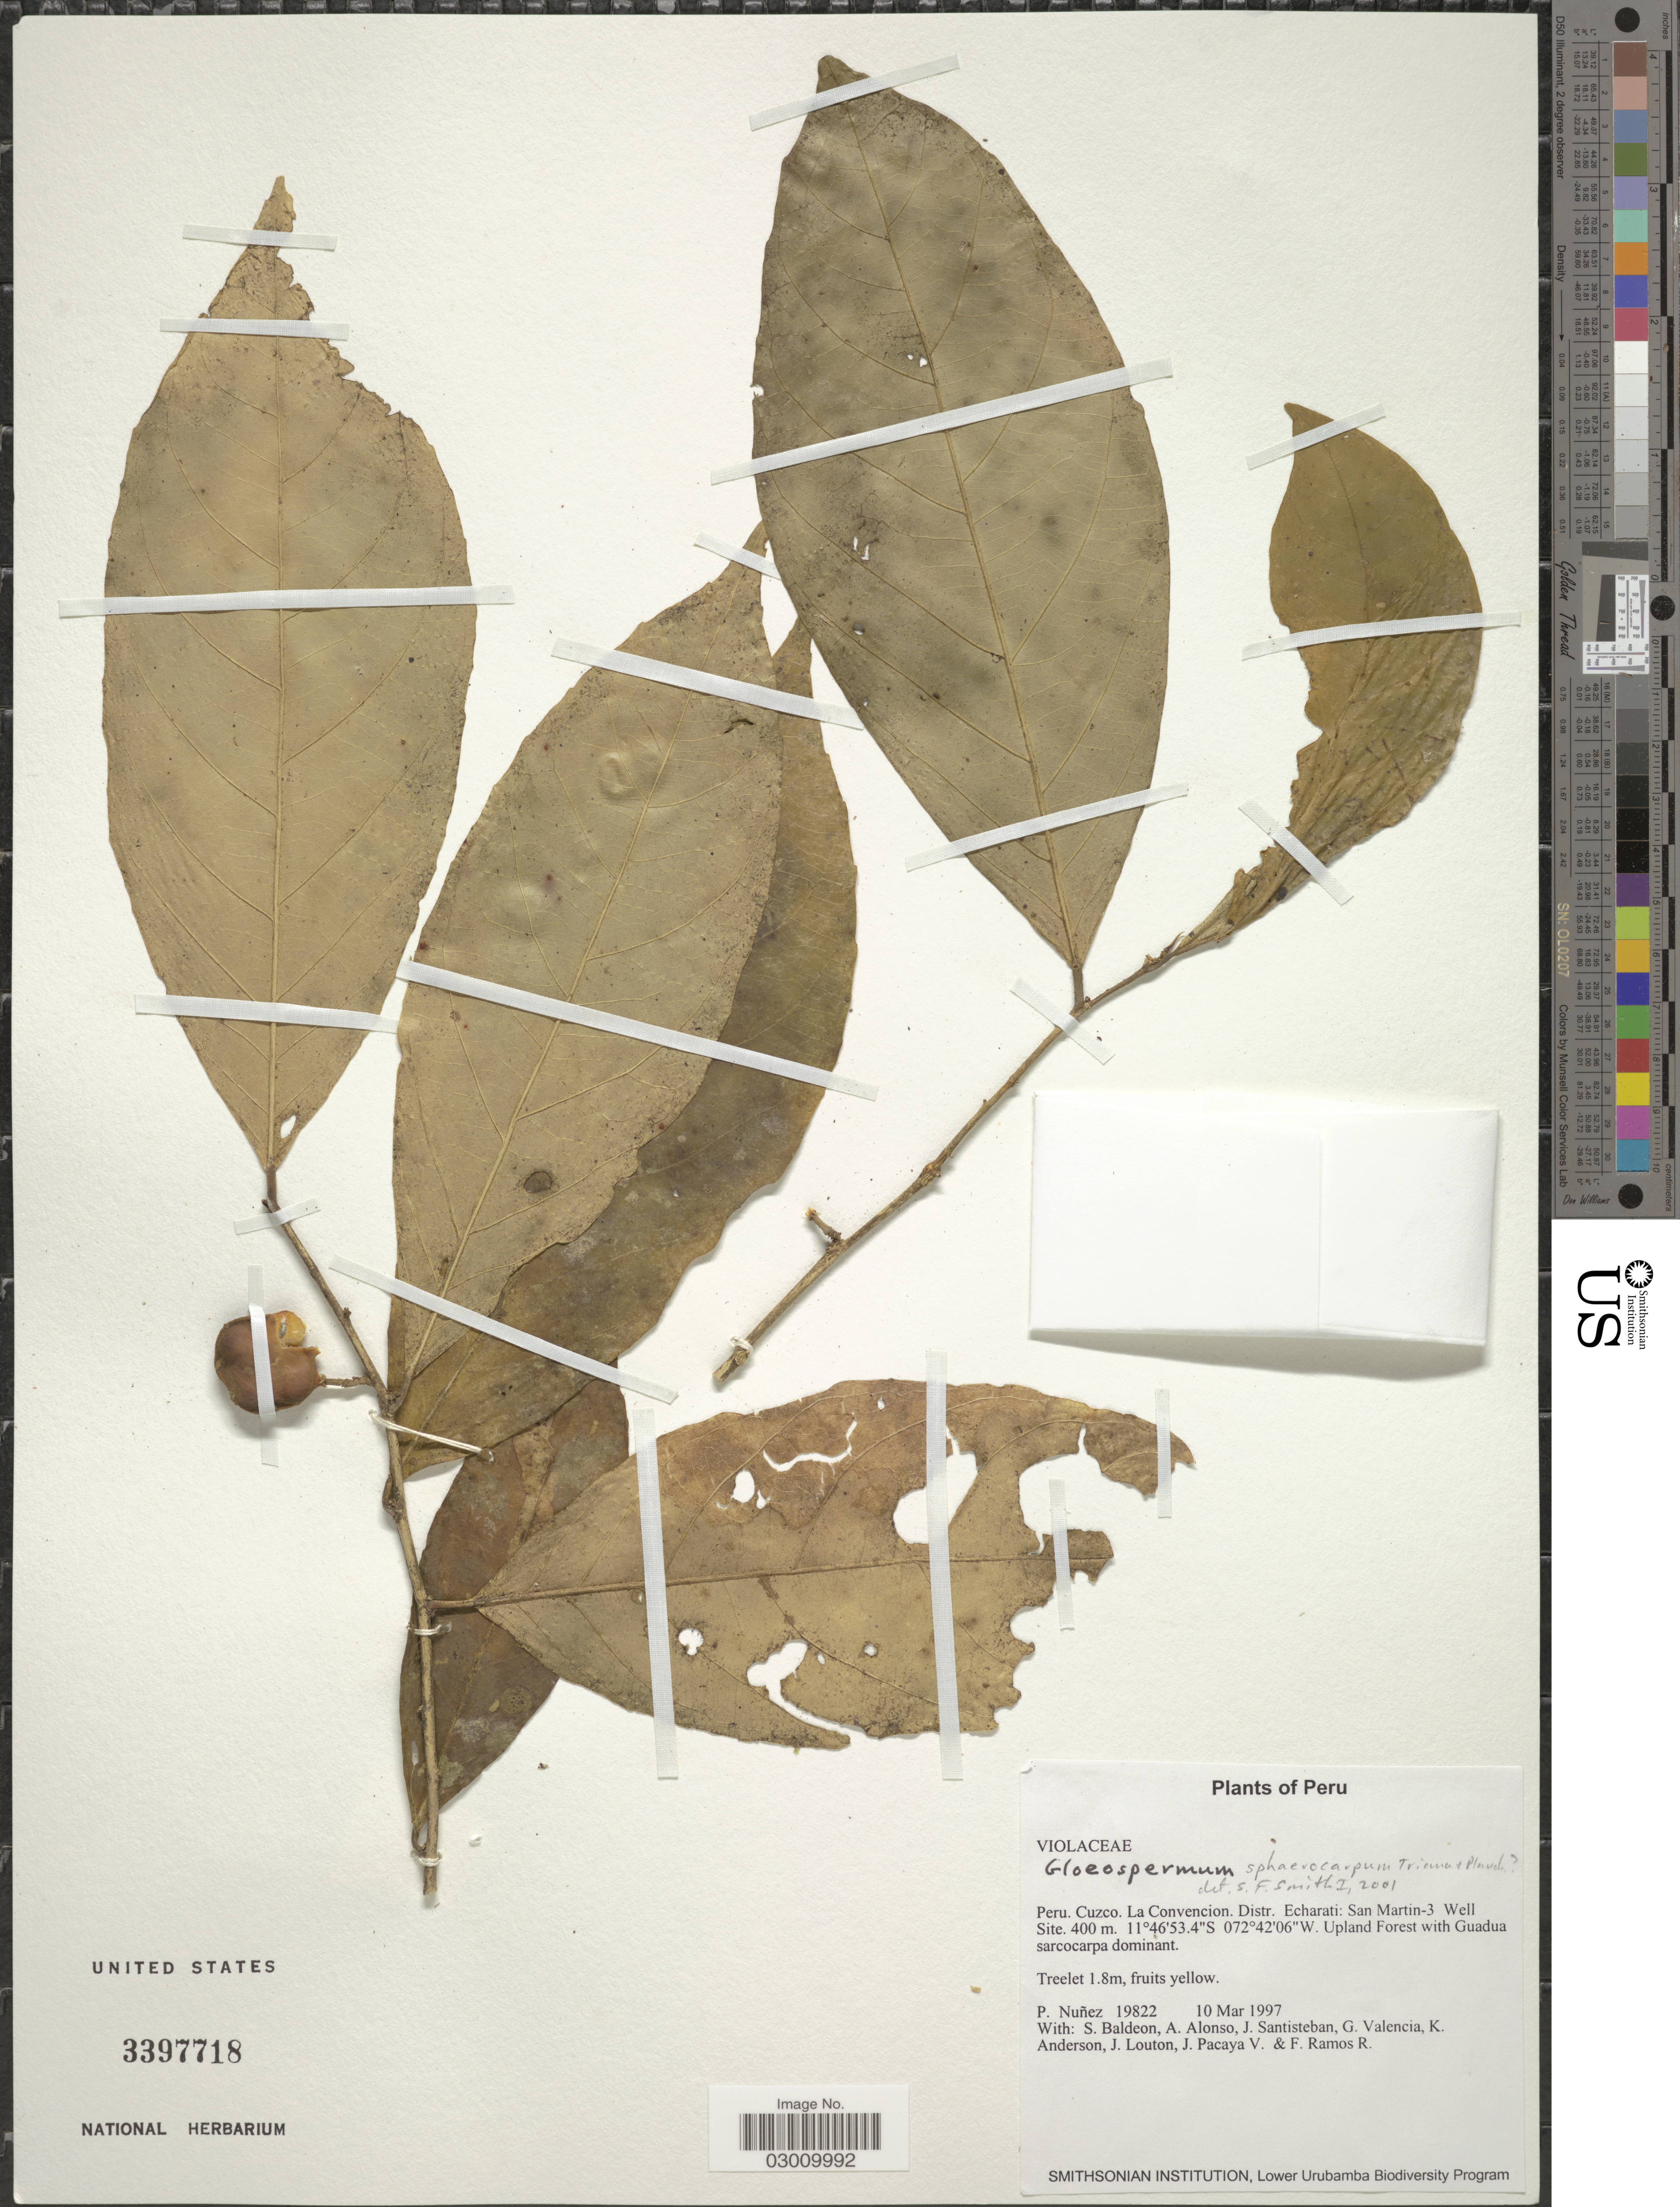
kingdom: Plantae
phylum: Tracheophyta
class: Magnoliopsida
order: Malpighiales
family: Violaceae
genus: Gloeospermum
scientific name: Gloeospermum sphaerocarpum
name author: Triana & Planch.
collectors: P. Nuñez V., S. Baldeon, A. Alonso, J. Santisteban & et al.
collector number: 19822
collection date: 1997-03-10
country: Peru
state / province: Cusco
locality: Cuzco, La Convencion, Distr. Echarati: San Martin-3 Well Site.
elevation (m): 400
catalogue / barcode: US 3397718